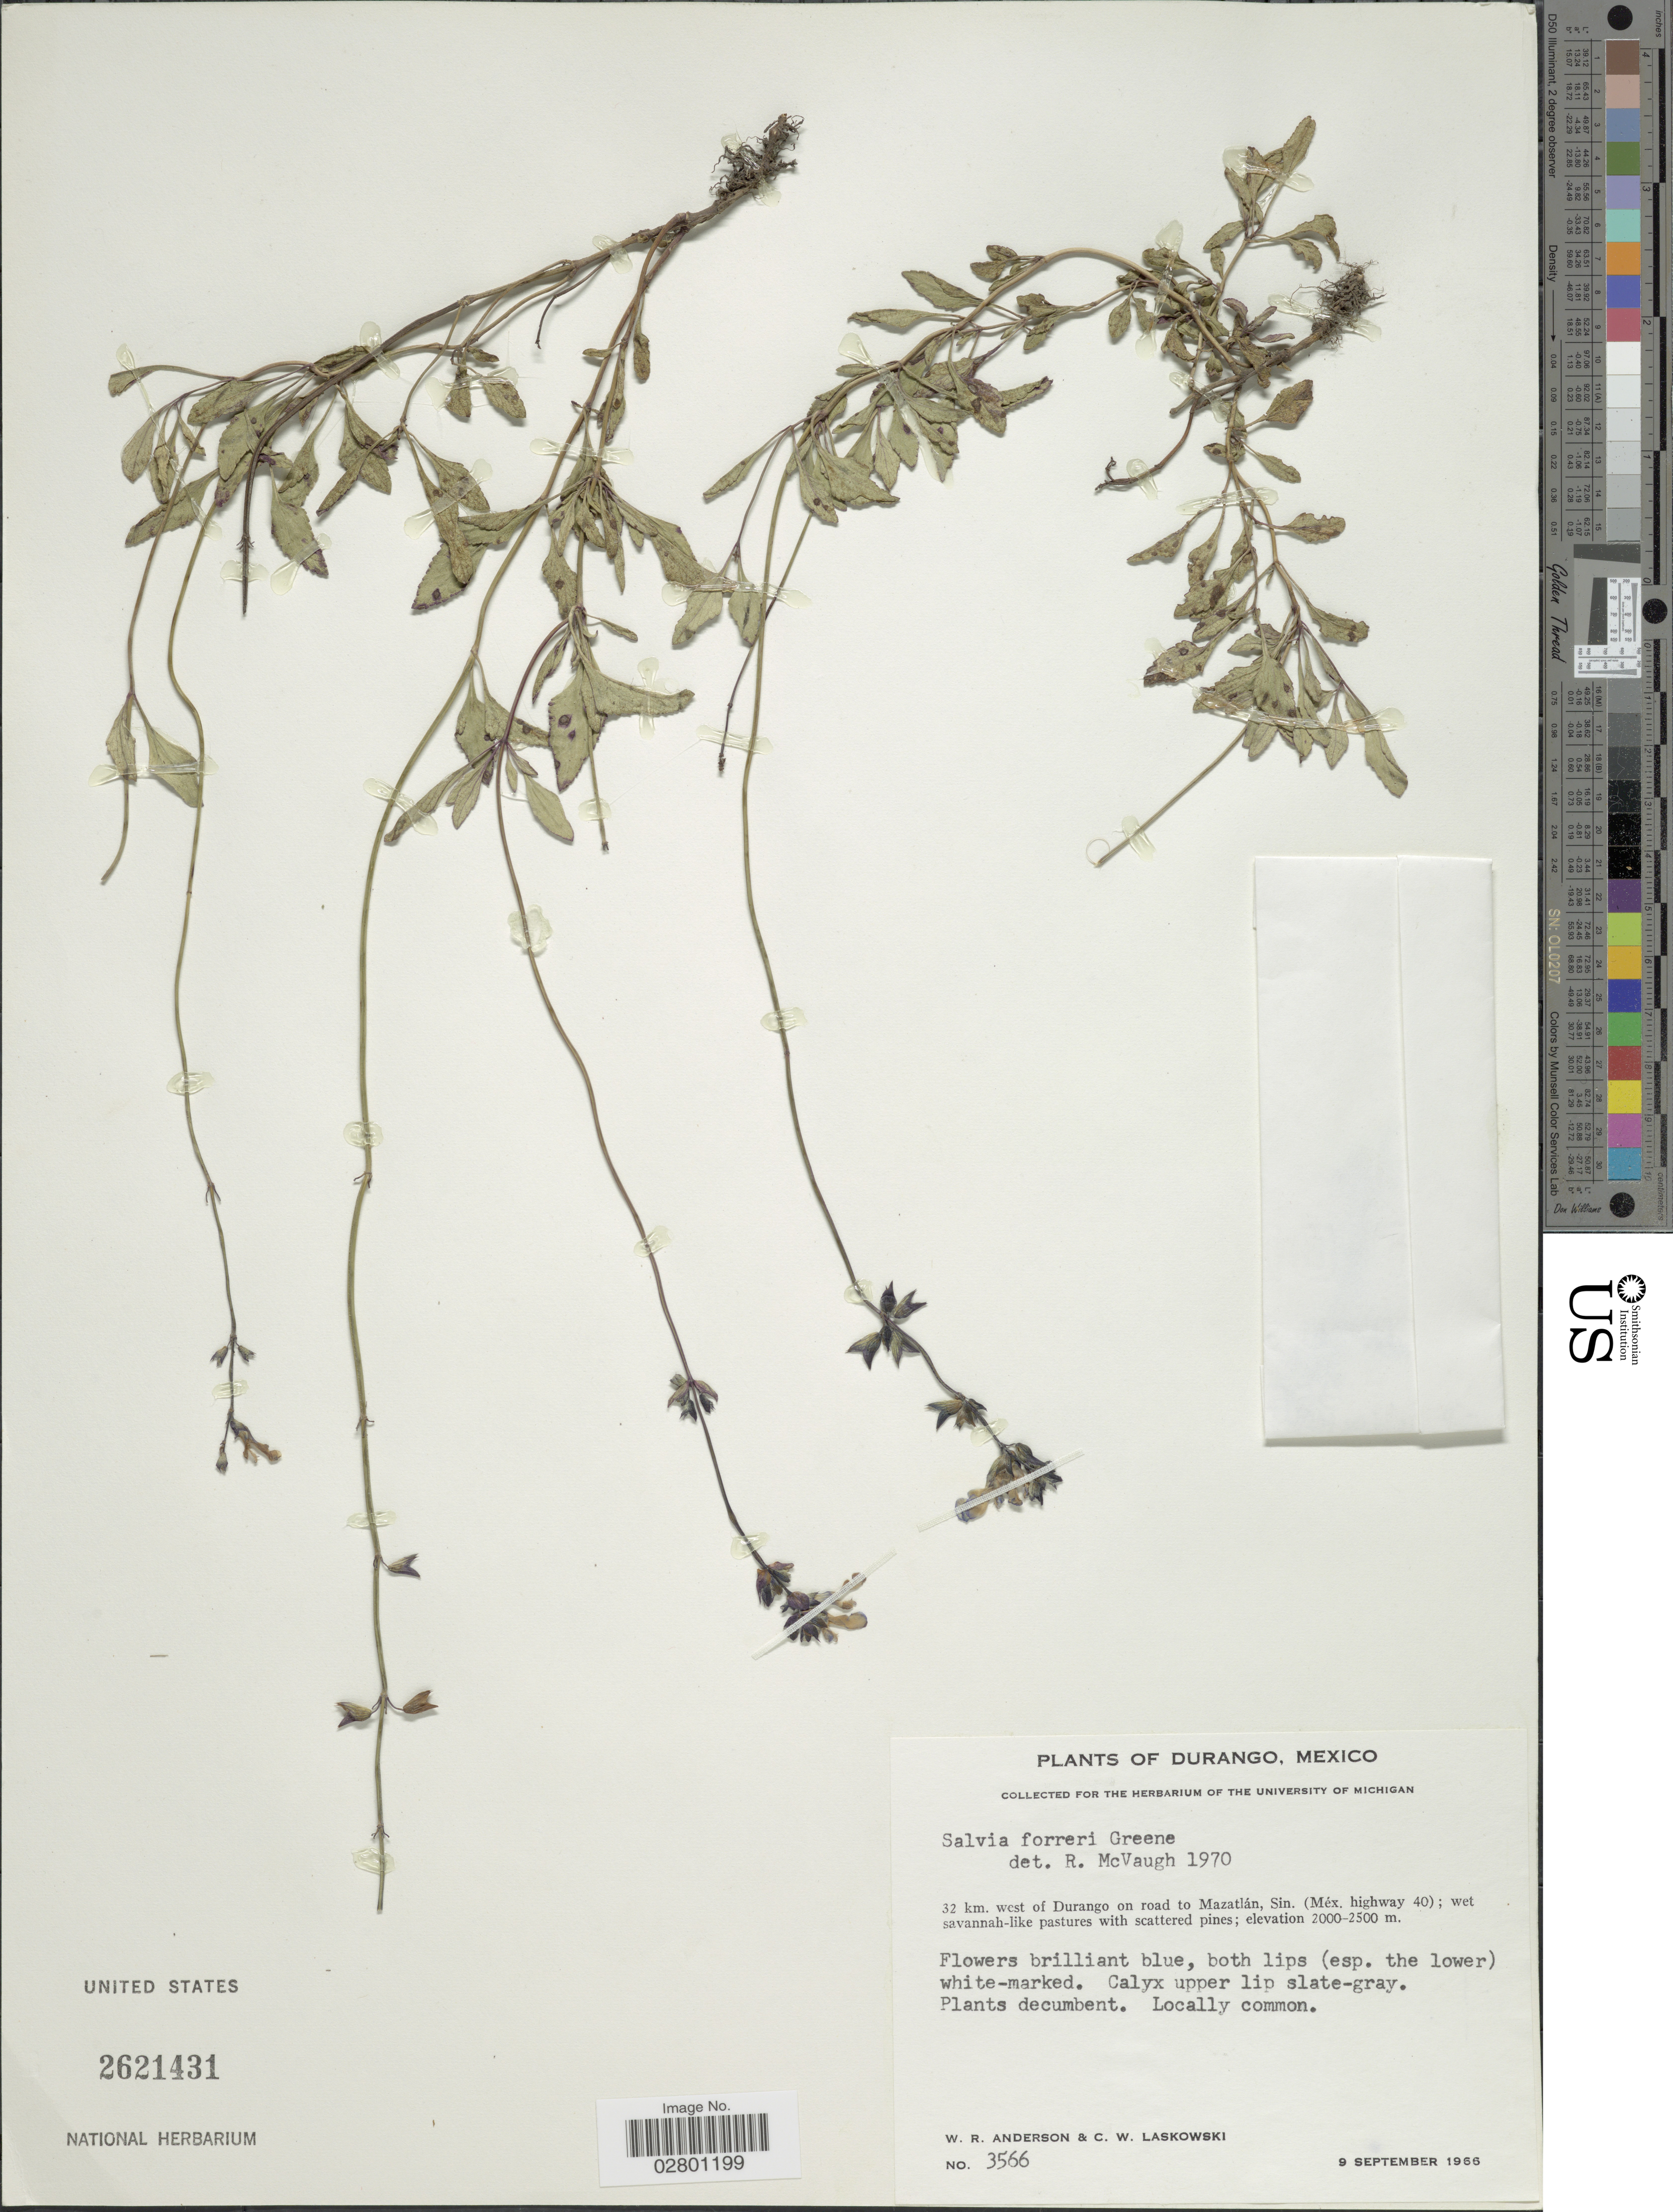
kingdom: Plantae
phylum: Tracheophyta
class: Magnoliopsida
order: Lamiales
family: Lamiaceae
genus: Salvia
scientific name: Salvia forreri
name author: Greene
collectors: W. Anderson & C. Laskowski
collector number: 3566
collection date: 1966-09-09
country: Mexico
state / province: Durango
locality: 32 km. west of Durango on road to Mazatlan, Sin. (Méx highway 40).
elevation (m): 2000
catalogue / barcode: US 2621431